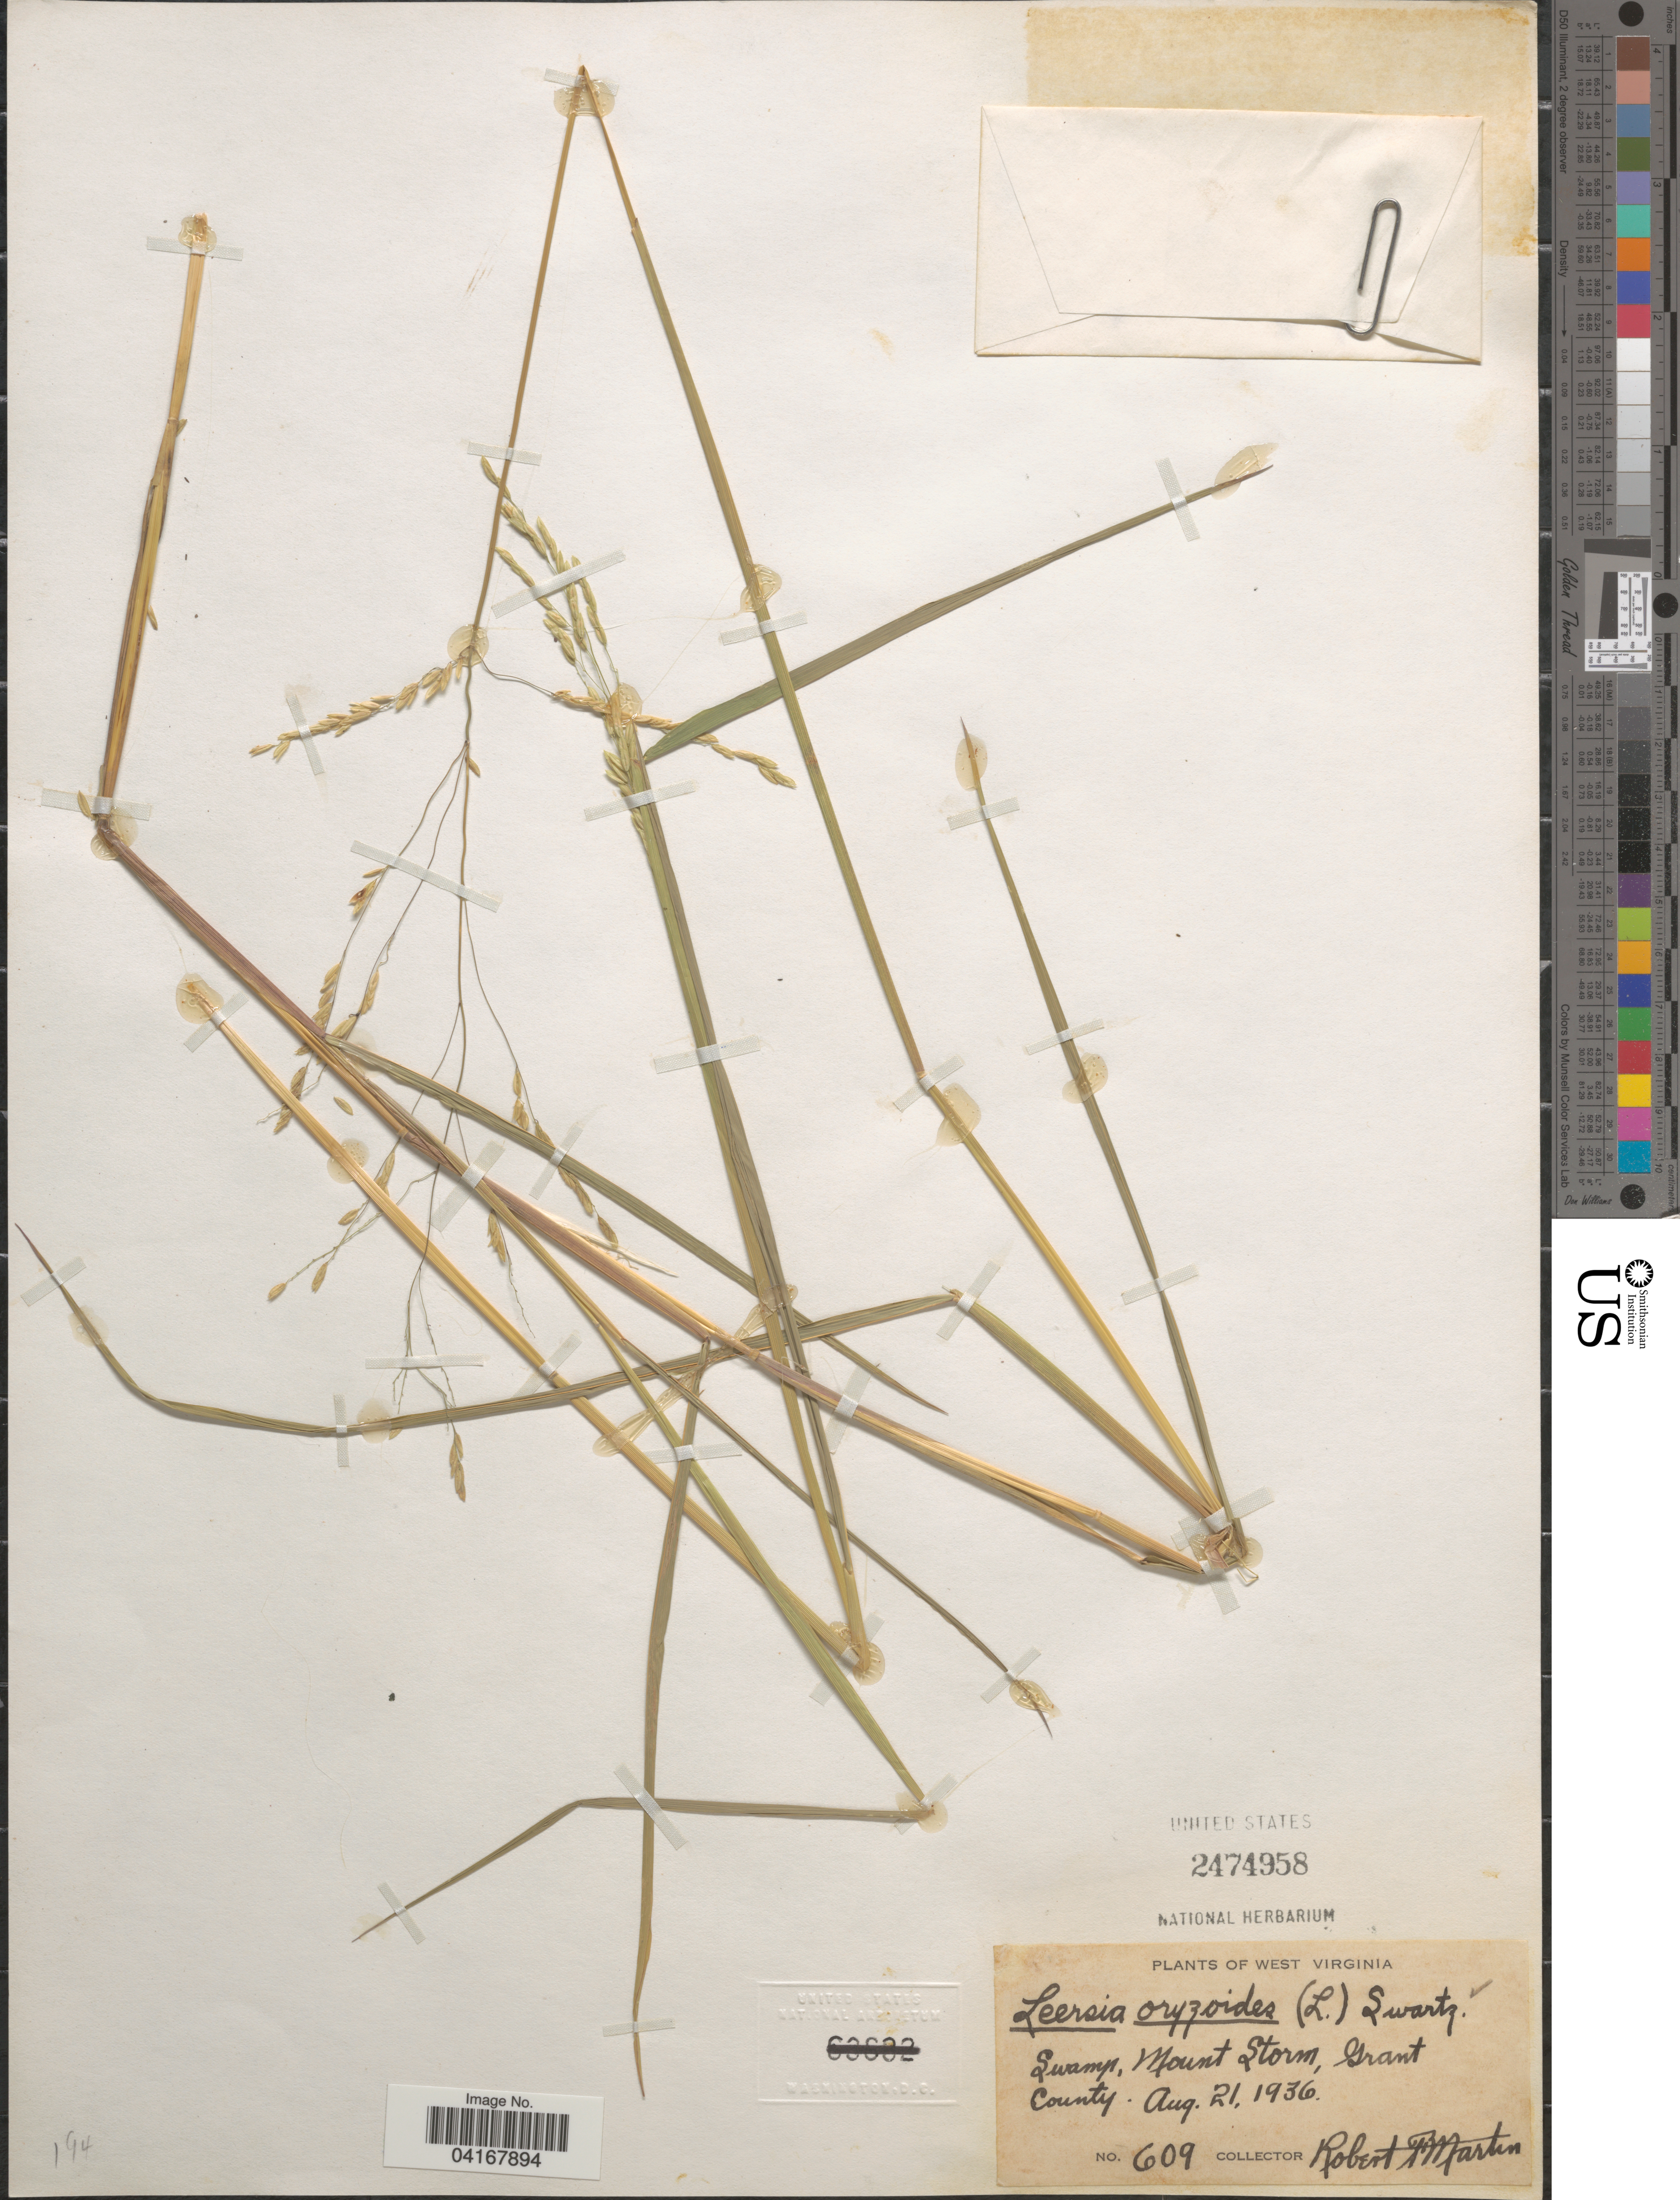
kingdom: Plantae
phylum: Tracheophyta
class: Liliopsida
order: Poales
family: Poaceae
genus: Leersia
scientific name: Leersia oryzoides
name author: (L.) Sw.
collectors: R. F. Martin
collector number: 609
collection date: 1936-08-21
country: United States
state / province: West Virginia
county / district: Grant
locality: Mount Storm, Grant County.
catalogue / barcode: US 2474958